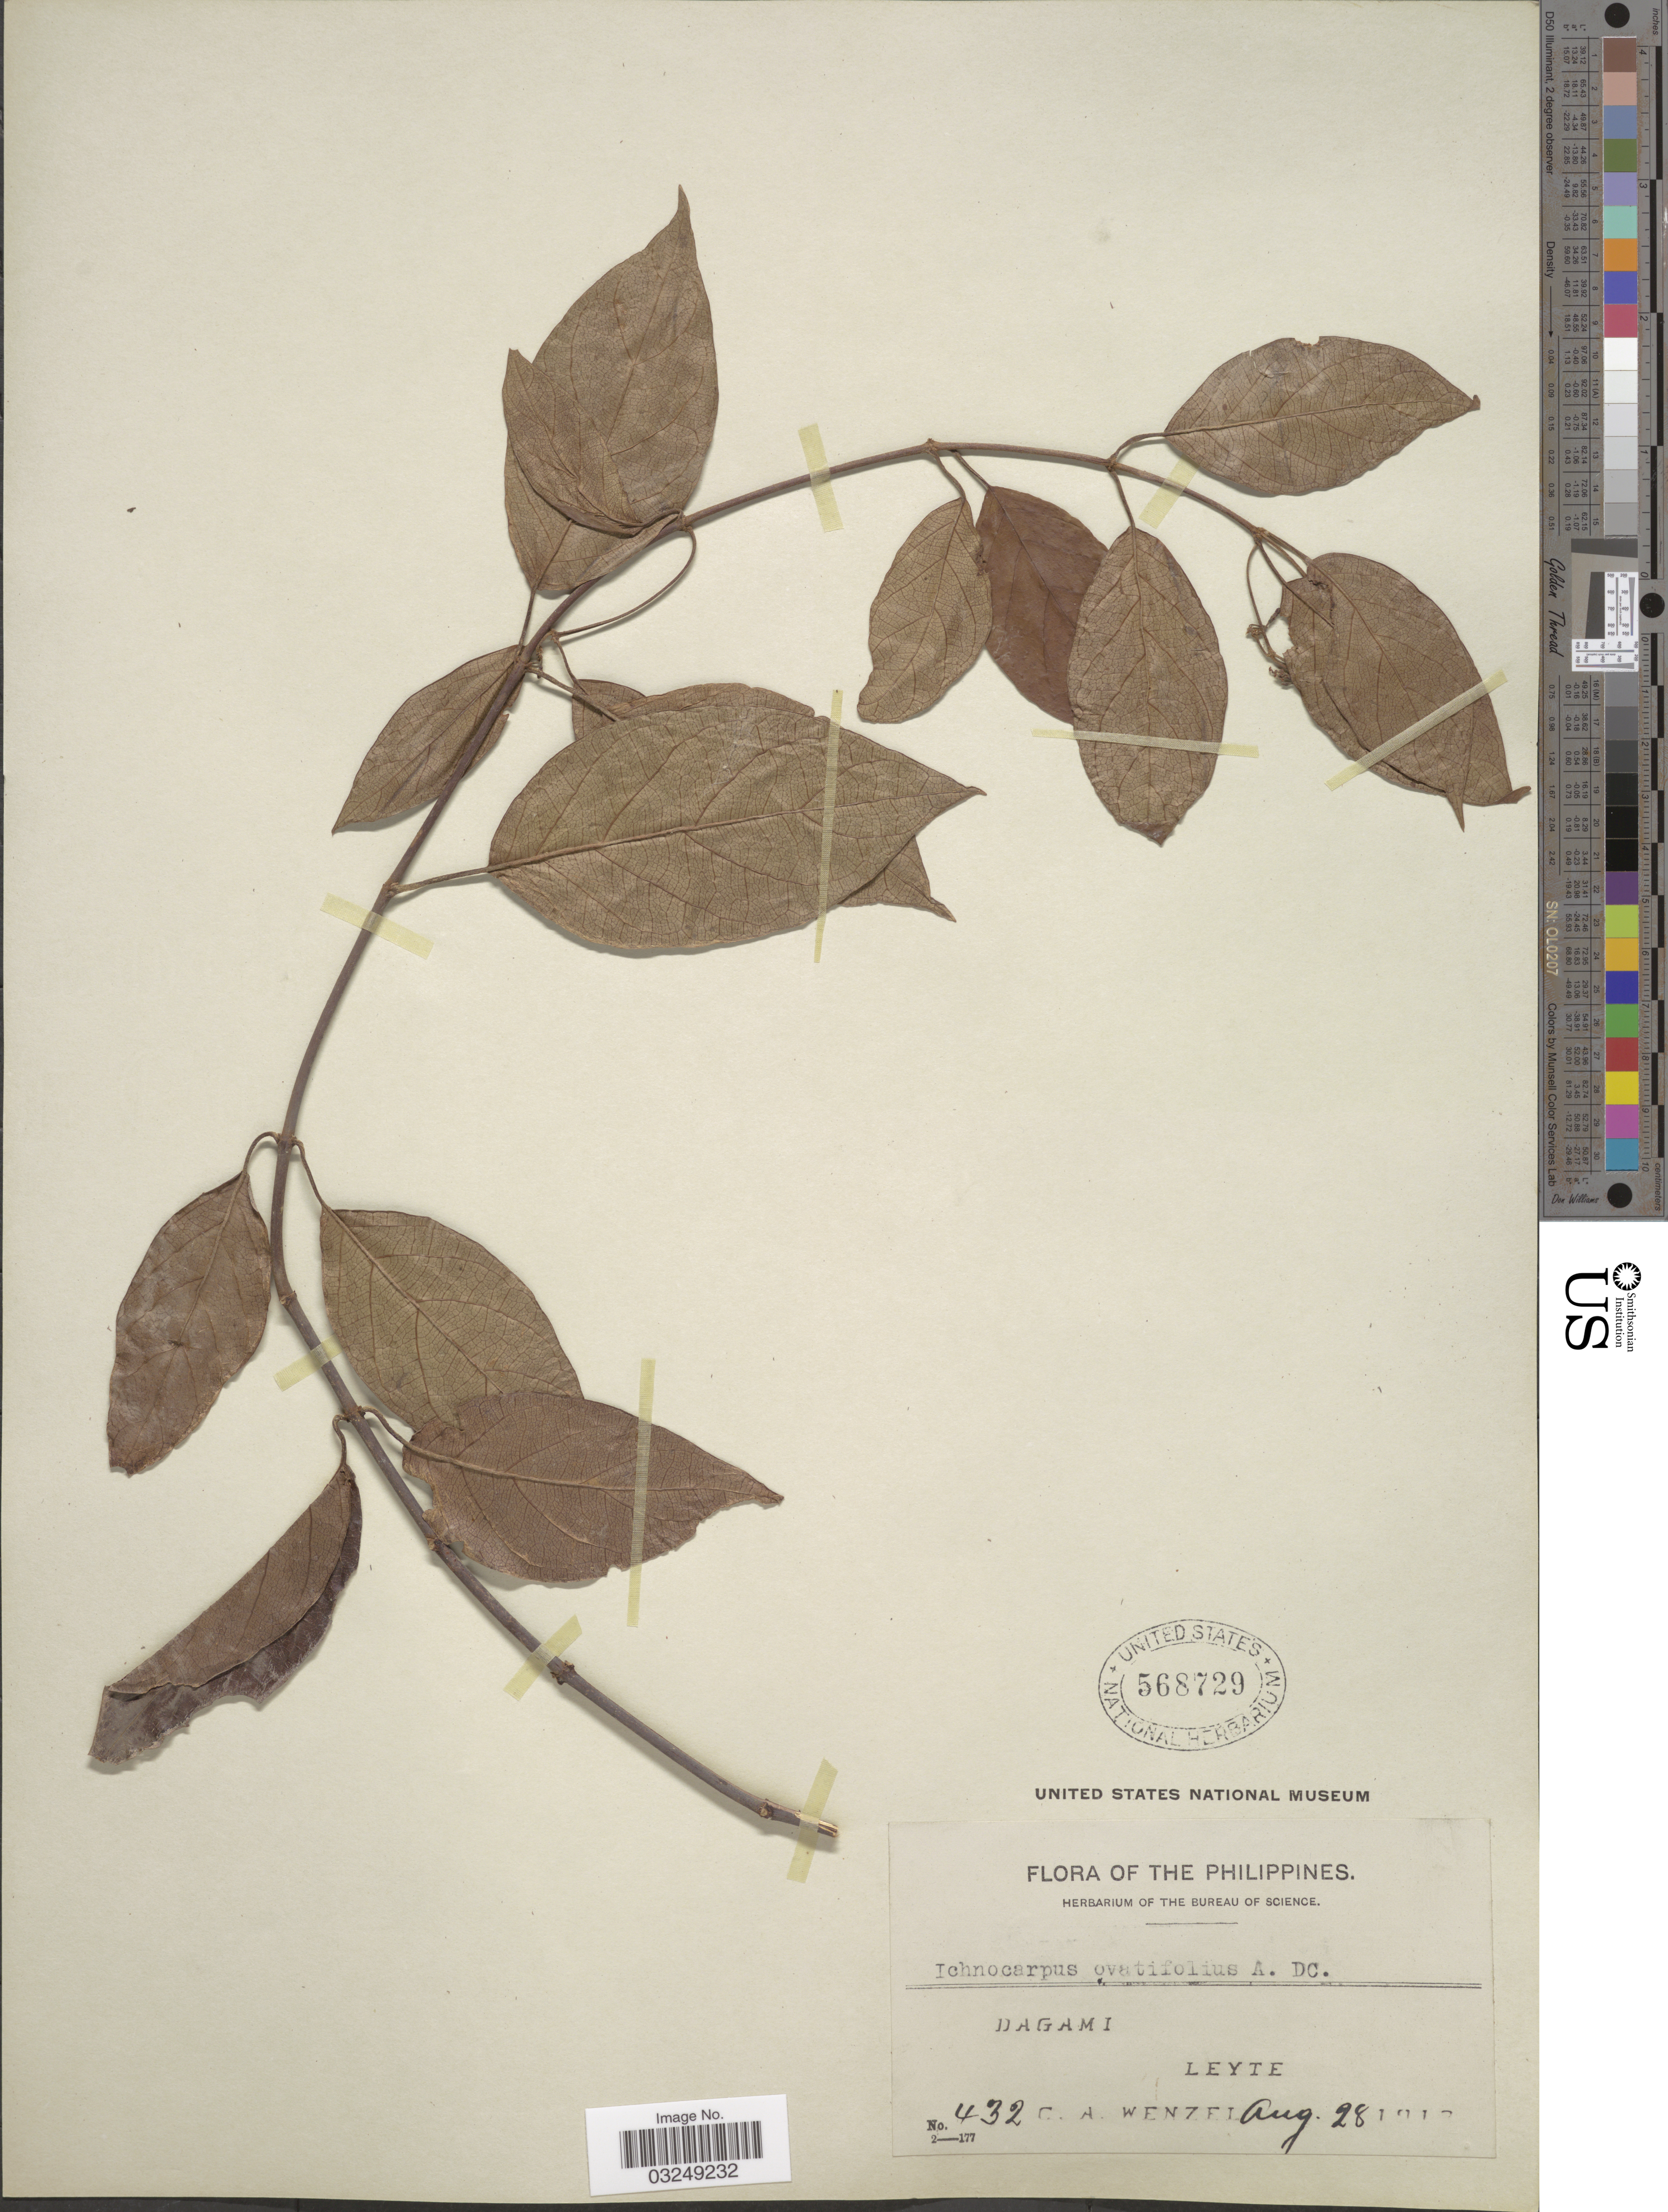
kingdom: Plantae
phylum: Tracheophyta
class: Magnoliopsida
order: Gentianales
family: Apocynaceae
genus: Ichnocarpus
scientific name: Ichnocarpus frutescens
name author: (L.) W.T. Aiton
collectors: C. Wenzel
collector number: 432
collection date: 1917-08-28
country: Philippines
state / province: Eastern Visayas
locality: Dagami. Leyte.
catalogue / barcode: US 568729